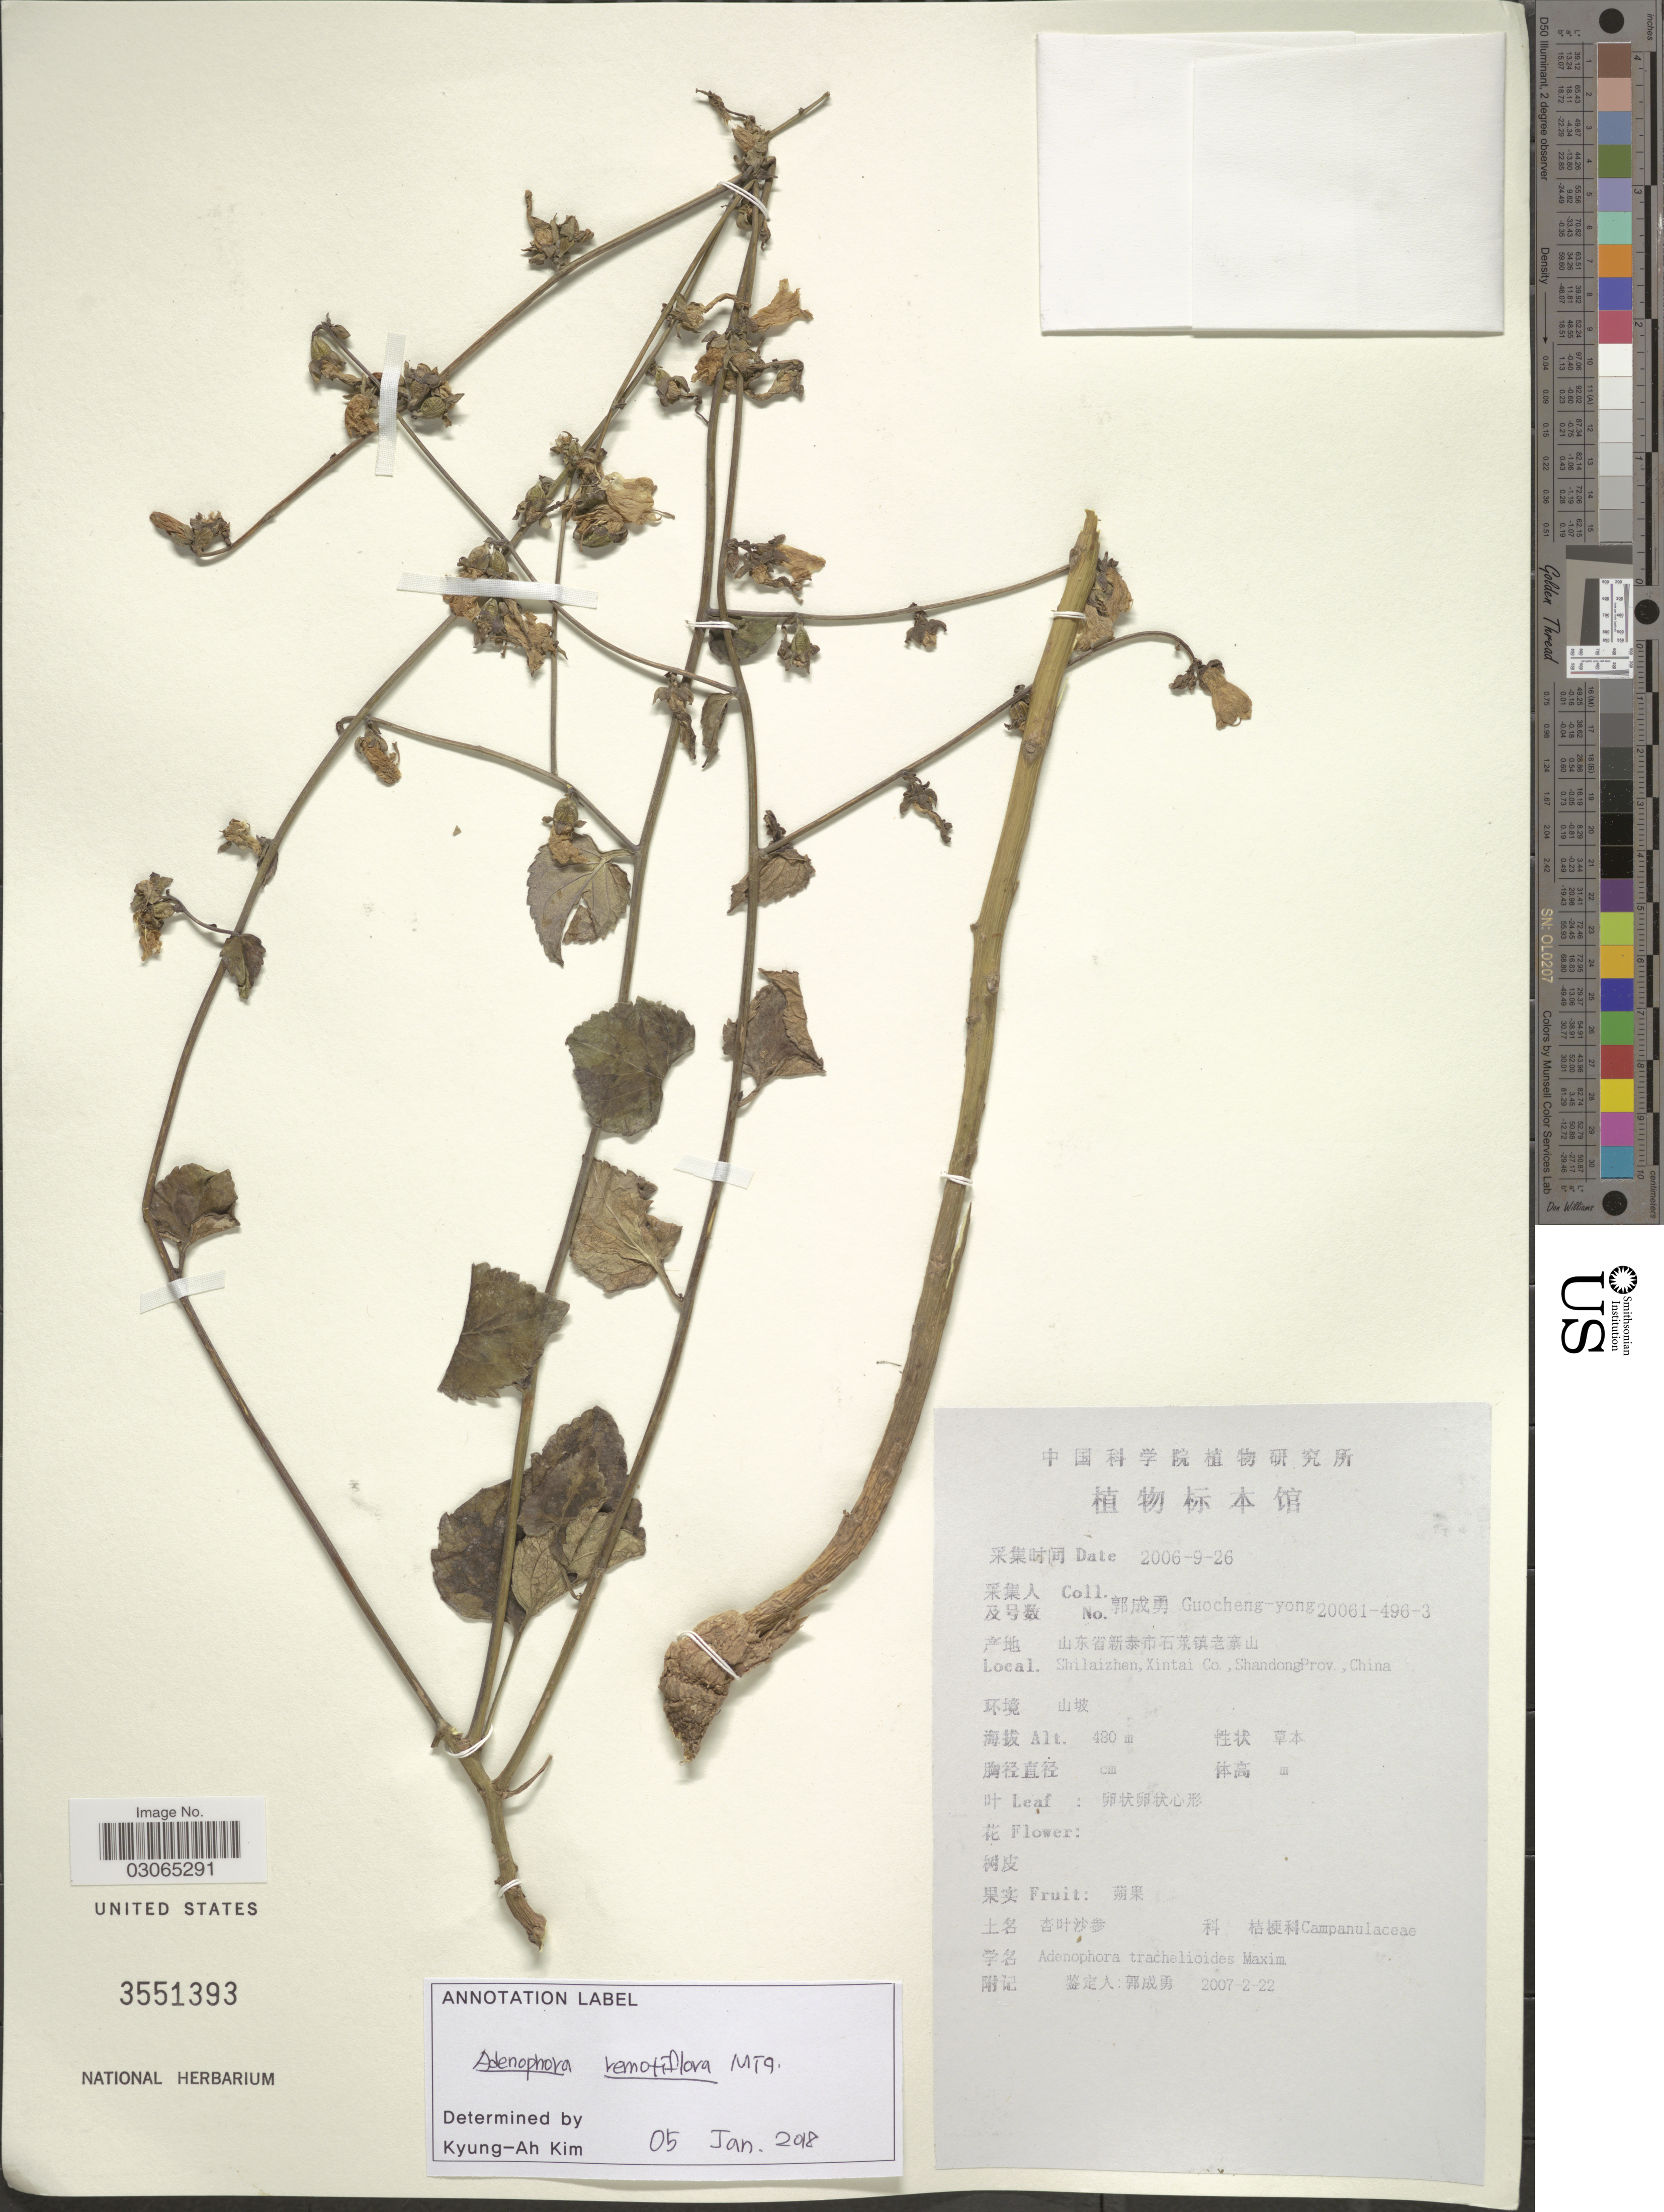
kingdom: Plantae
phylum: Tracheophyta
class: Magnoliopsida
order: Asterales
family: Campanulaceae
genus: Adenophora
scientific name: Adenophora remotiflora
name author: (Siebold & Zucc.) Miq.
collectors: Guo cheng-yong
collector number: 20061-496-3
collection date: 2006-09-26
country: China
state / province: Shandong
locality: Shilaizhen, Xintai Co.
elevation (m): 480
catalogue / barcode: US 3551393